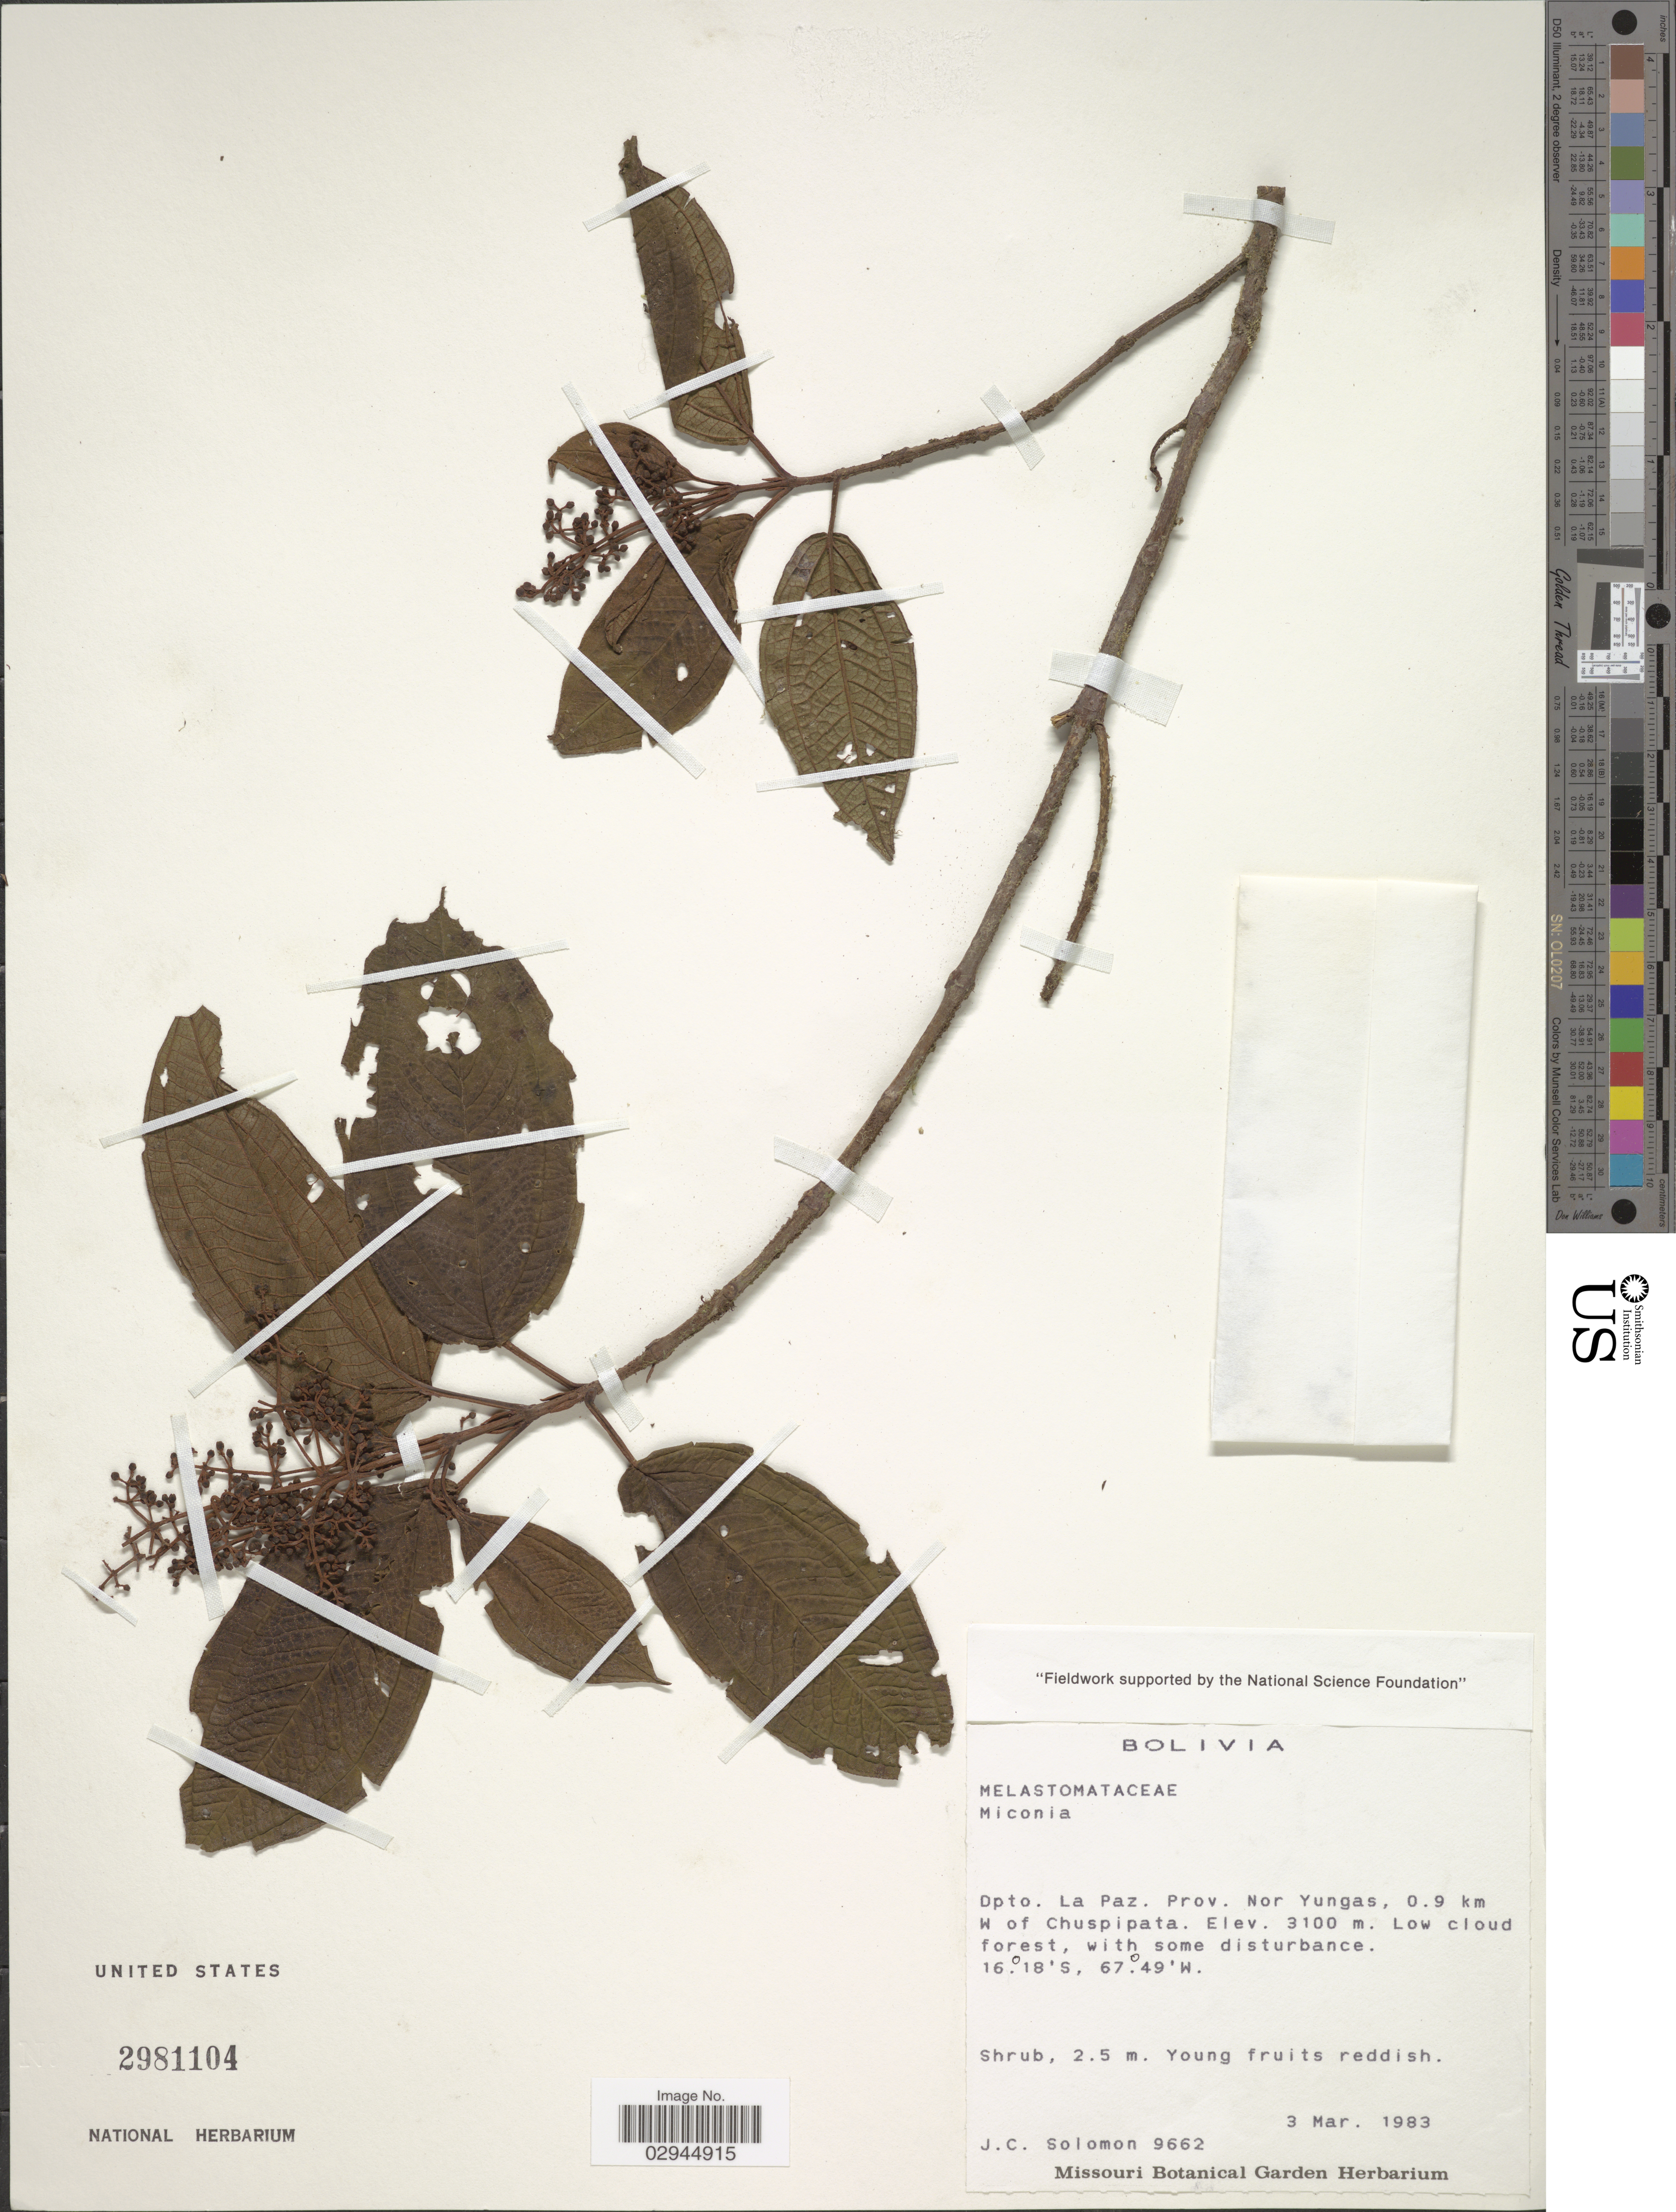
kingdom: Plantae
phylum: Tracheophyta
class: Magnoliopsida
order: Myrtales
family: Melastomataceae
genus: Miconia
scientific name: Miconia sp.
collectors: J. C. Solomon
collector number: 9662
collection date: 1983-03-03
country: Bolivia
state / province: La Paz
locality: Dpto. La Paz. Prov. Nor Yungas, 0.9 km W of Chuspipata.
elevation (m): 3100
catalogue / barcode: US 2981104